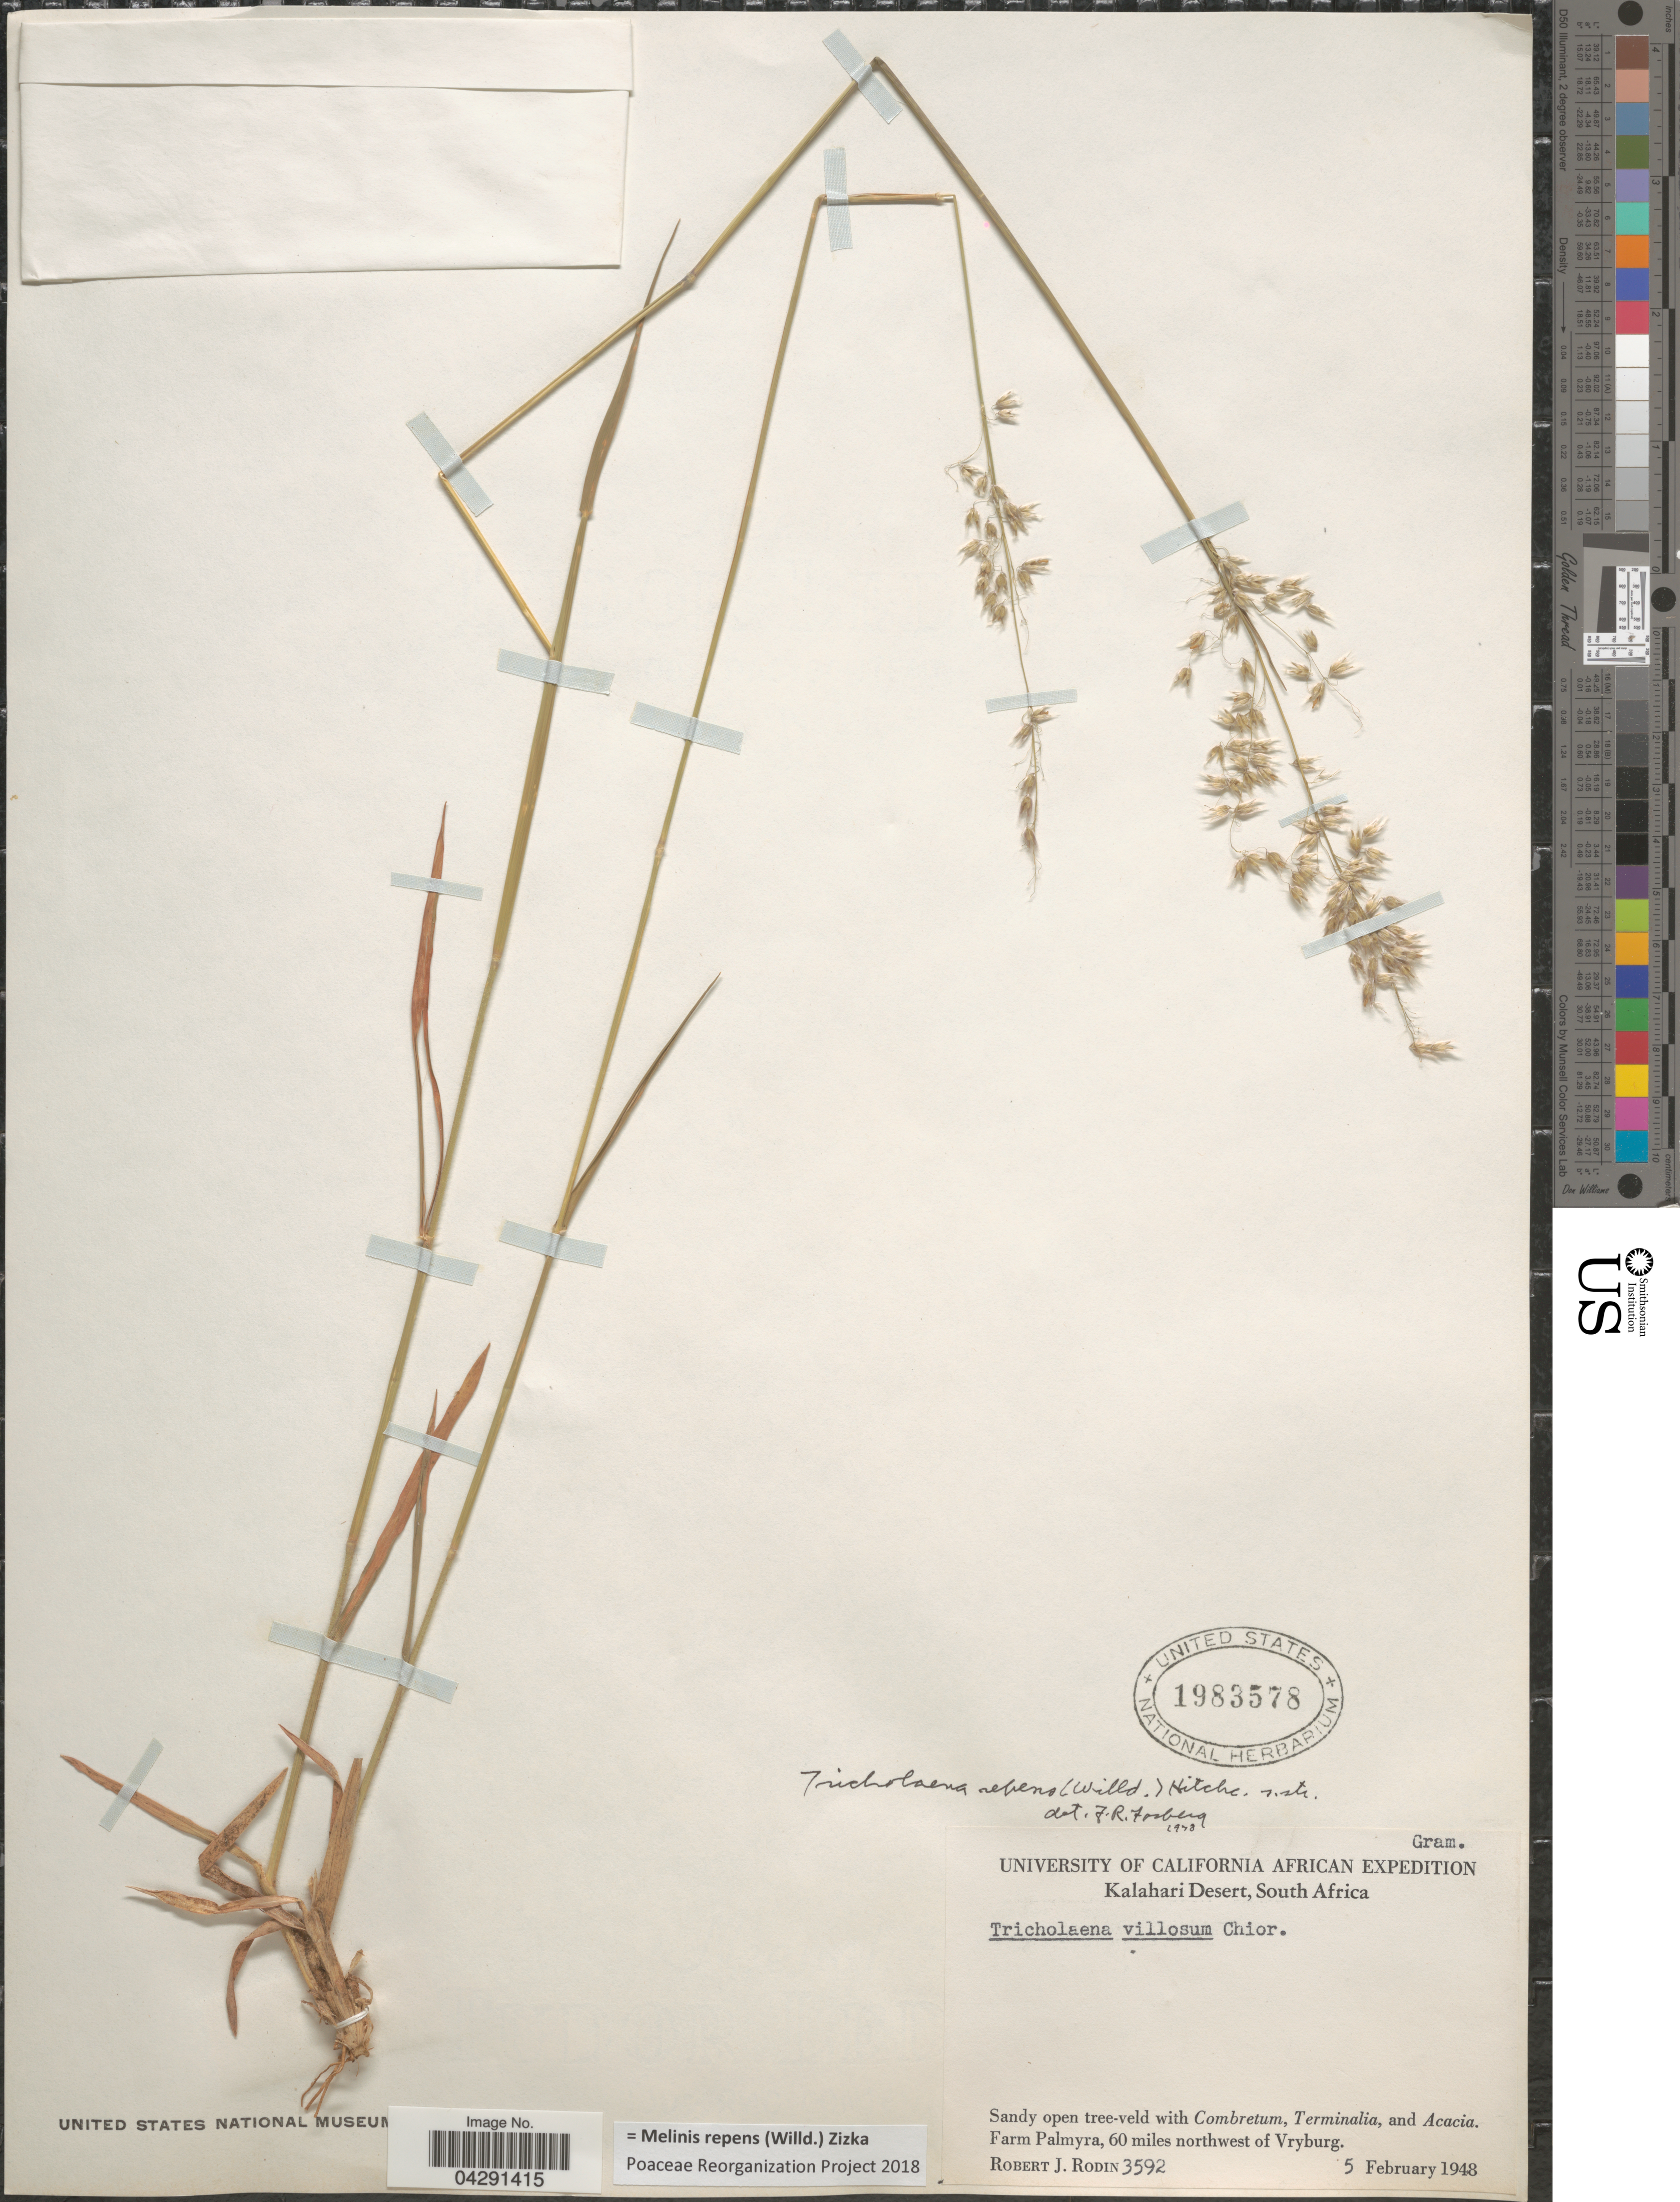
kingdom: Plantae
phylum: Tracheophyta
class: Liliopsida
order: Poales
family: Poaceae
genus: Melinis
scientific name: Melinis repens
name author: (Willd.) Zizka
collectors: R. J. Rodin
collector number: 3592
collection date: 1948-02-05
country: South Africa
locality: University of California African Expedition. Kalahari Desert. Sandy open tree-veld. Farm Palmyra, 60 miles northwest of Vryburg.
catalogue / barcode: US 1983578